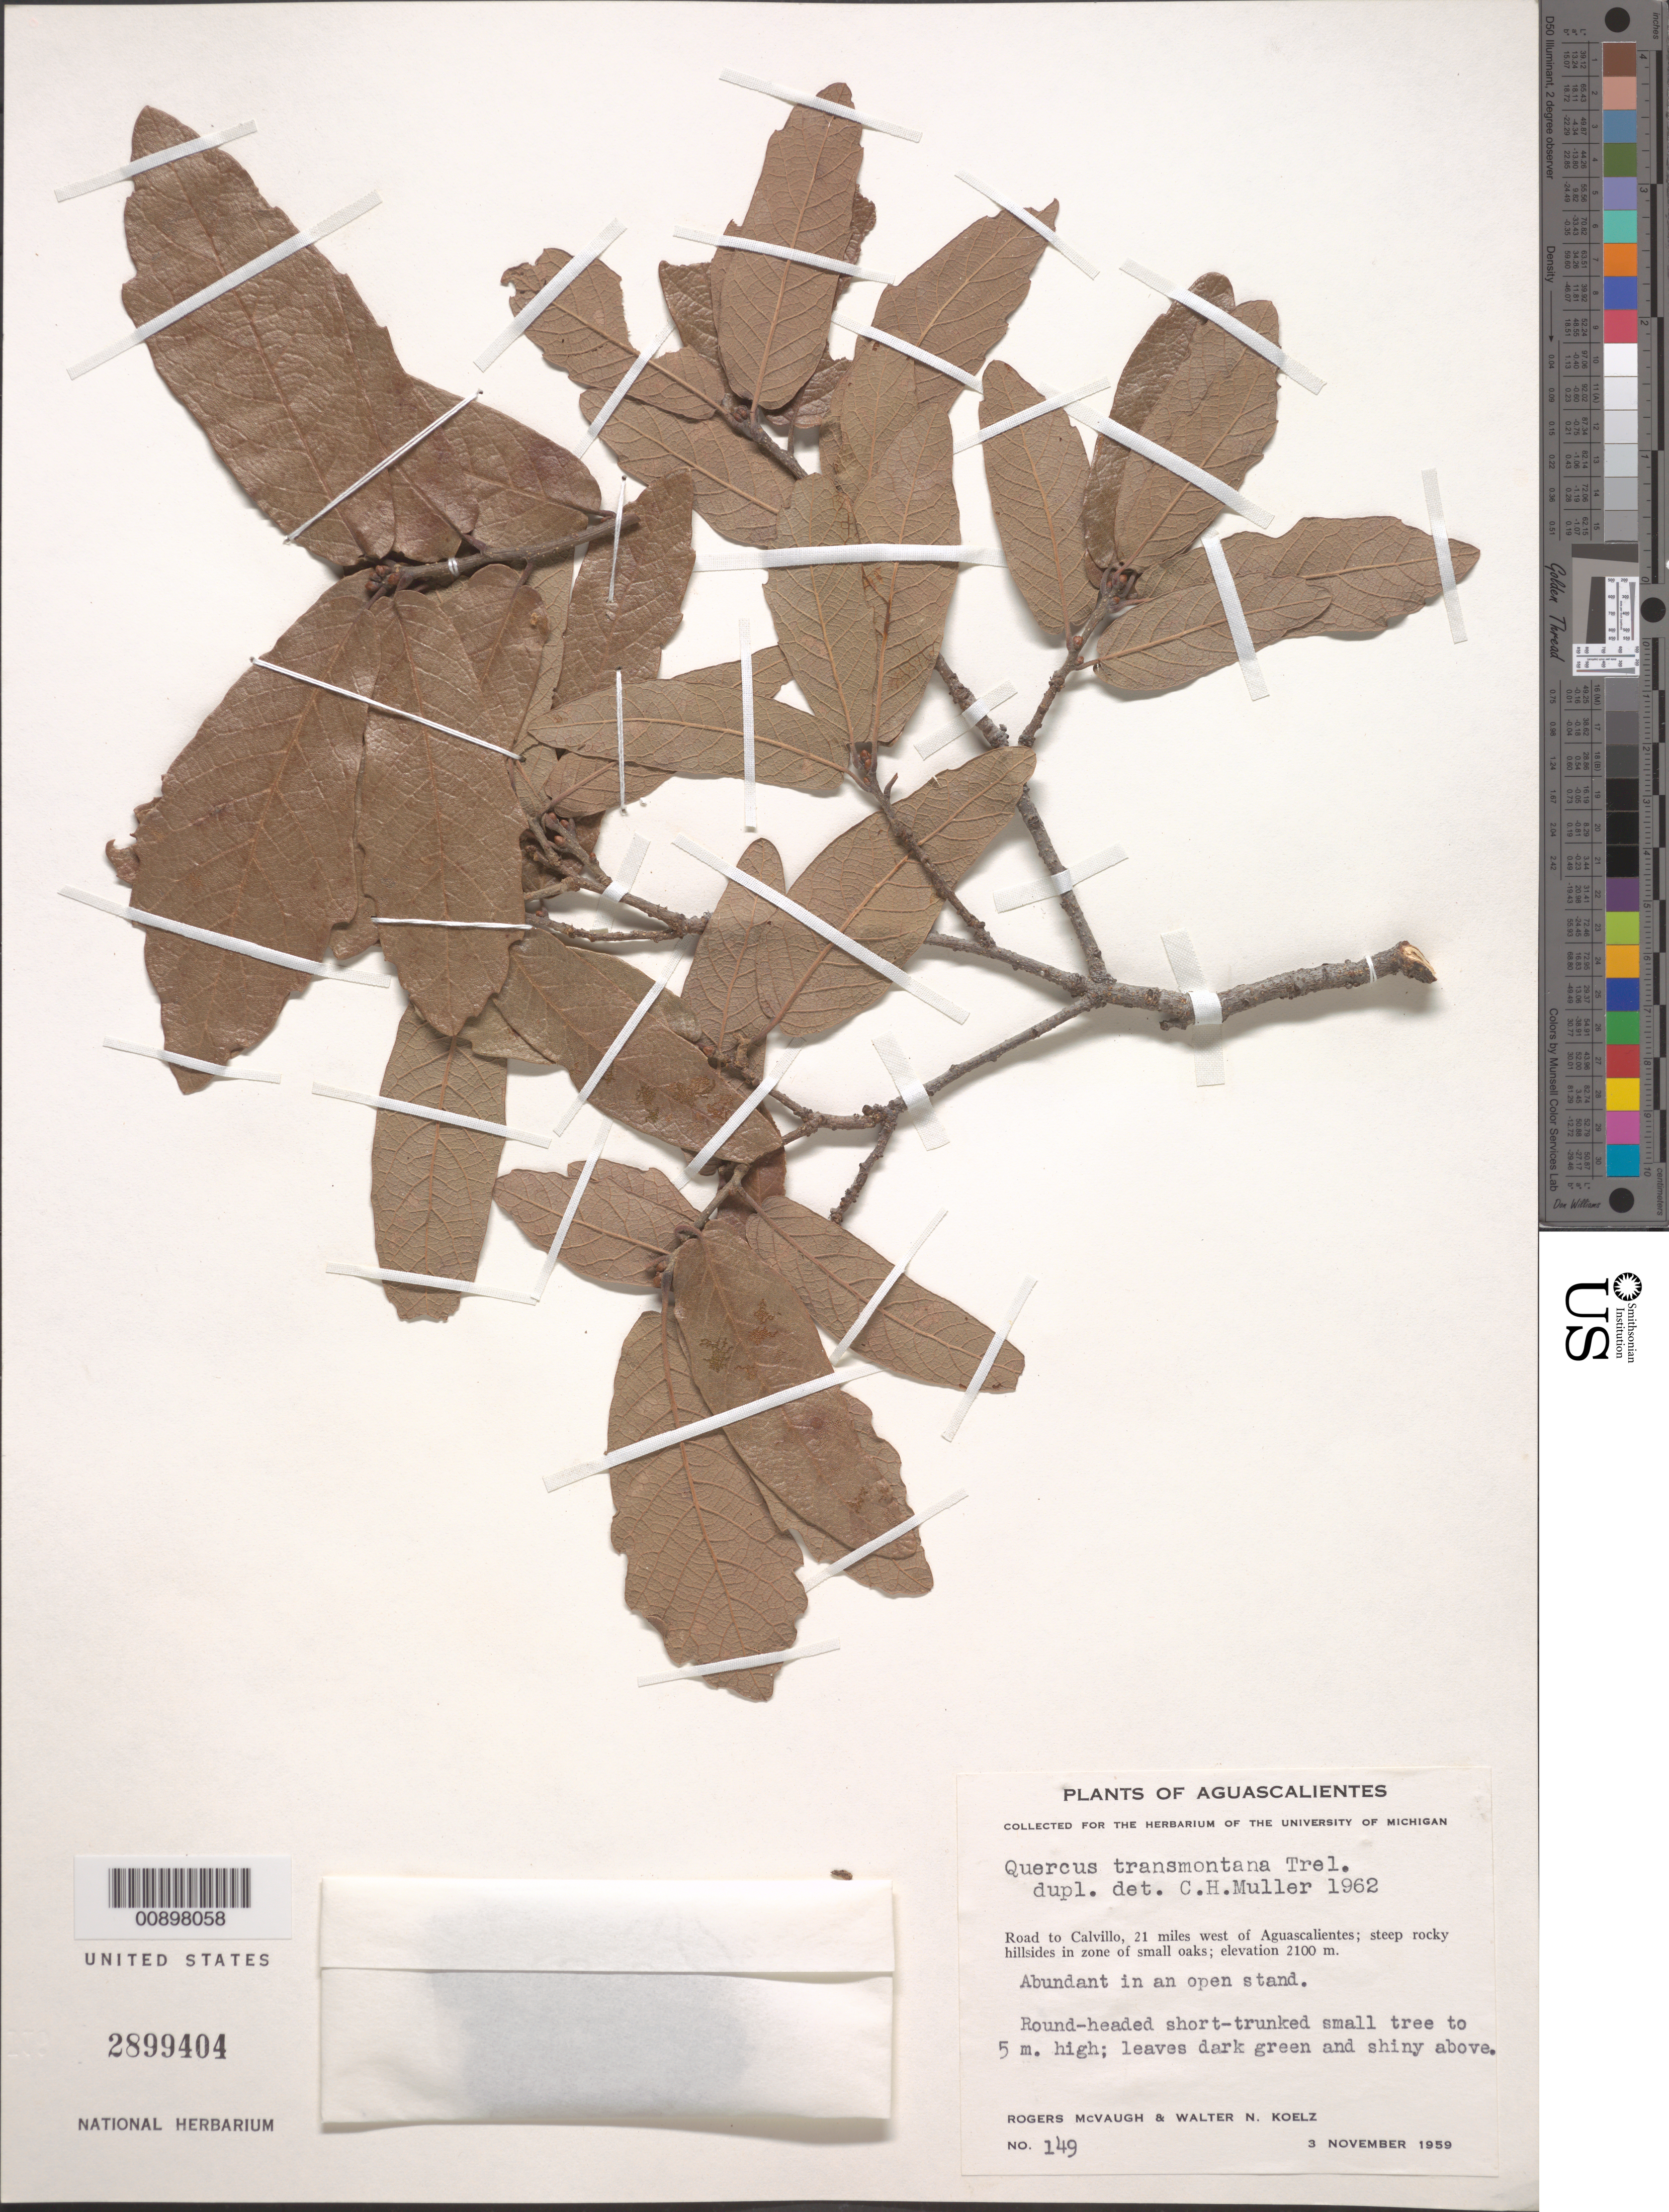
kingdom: Plantae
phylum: Tracheophyta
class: Magnoliopsida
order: Fagales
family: Fagaceae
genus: Quercus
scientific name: Quercus transmontana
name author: Trel.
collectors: R. McVaugh & W. N. Koelz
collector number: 149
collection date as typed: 03 Nov 1959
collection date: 1959-11-03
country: Mexico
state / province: Aguascalientes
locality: Road to Calvillo, 21 miles west of Aguascalientes.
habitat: Steep rocky hillsides in zone of small oaks.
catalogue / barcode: US 2899404